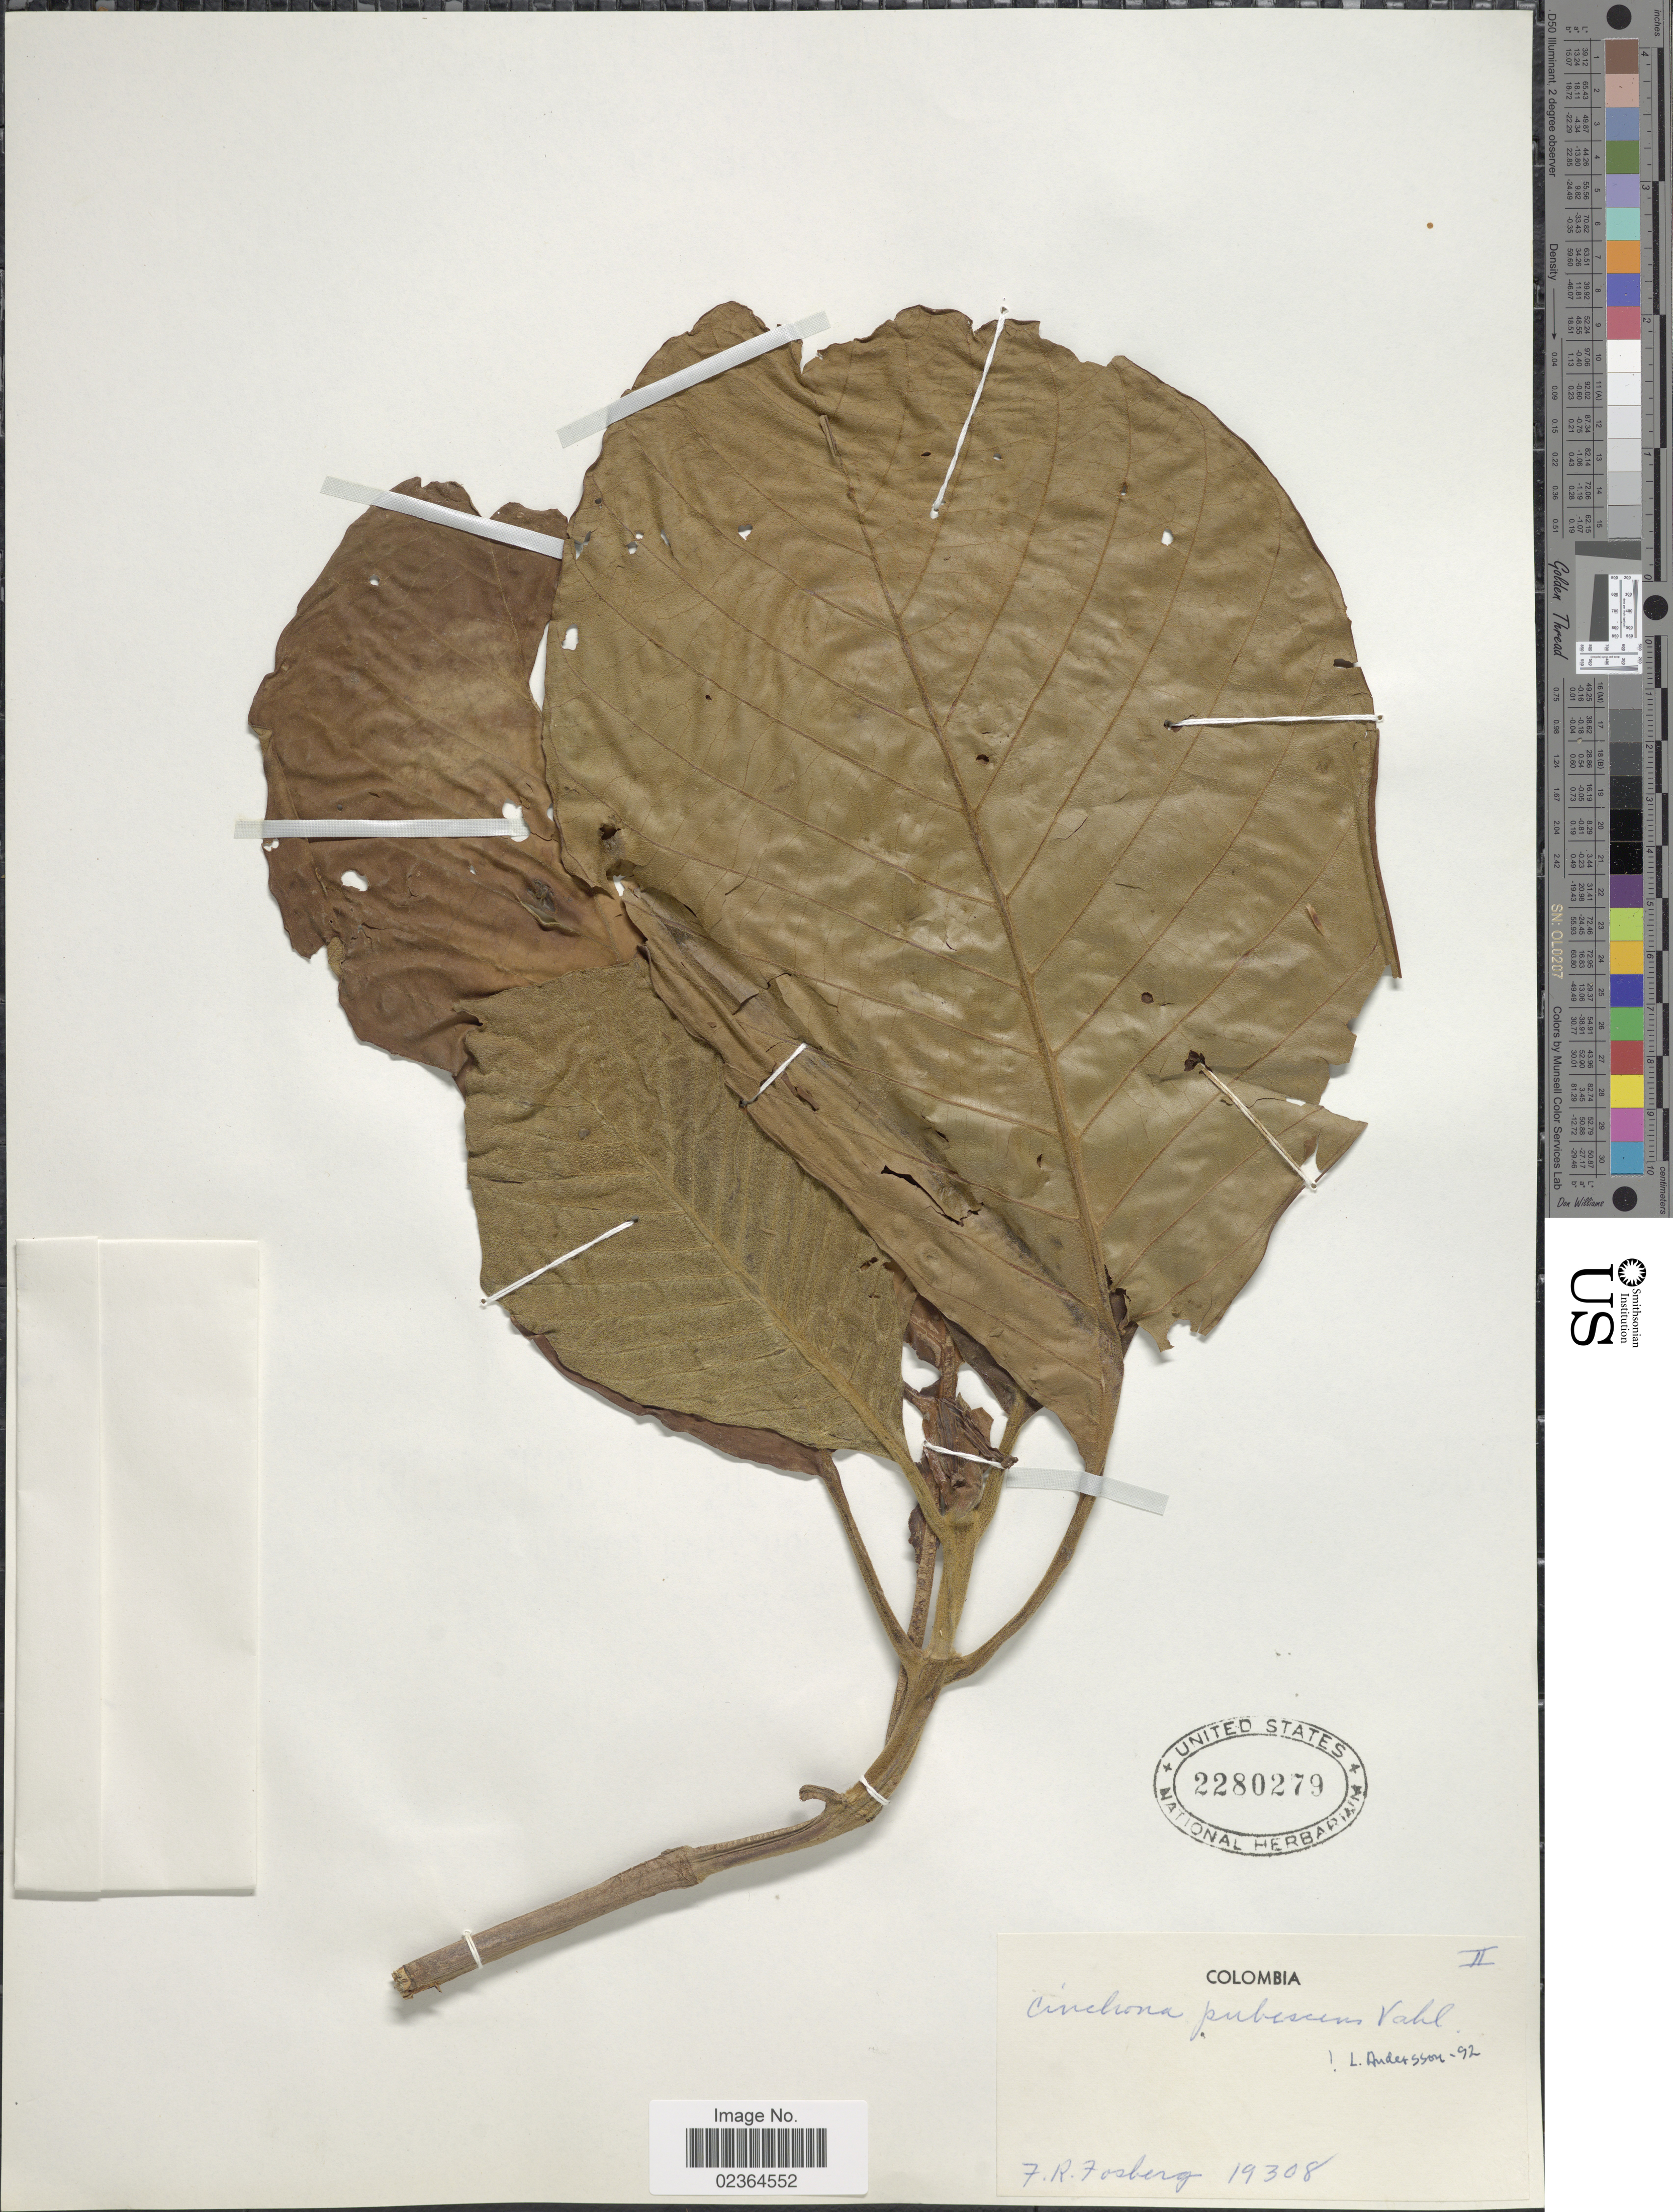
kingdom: Plantae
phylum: Tracheophyta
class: Magnoliopsida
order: Gentianales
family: Rubiaceae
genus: Cinchona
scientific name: Cinchona pubescens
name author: Vahl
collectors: F. R. Fosberg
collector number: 19308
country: Colombia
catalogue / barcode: US 2280279